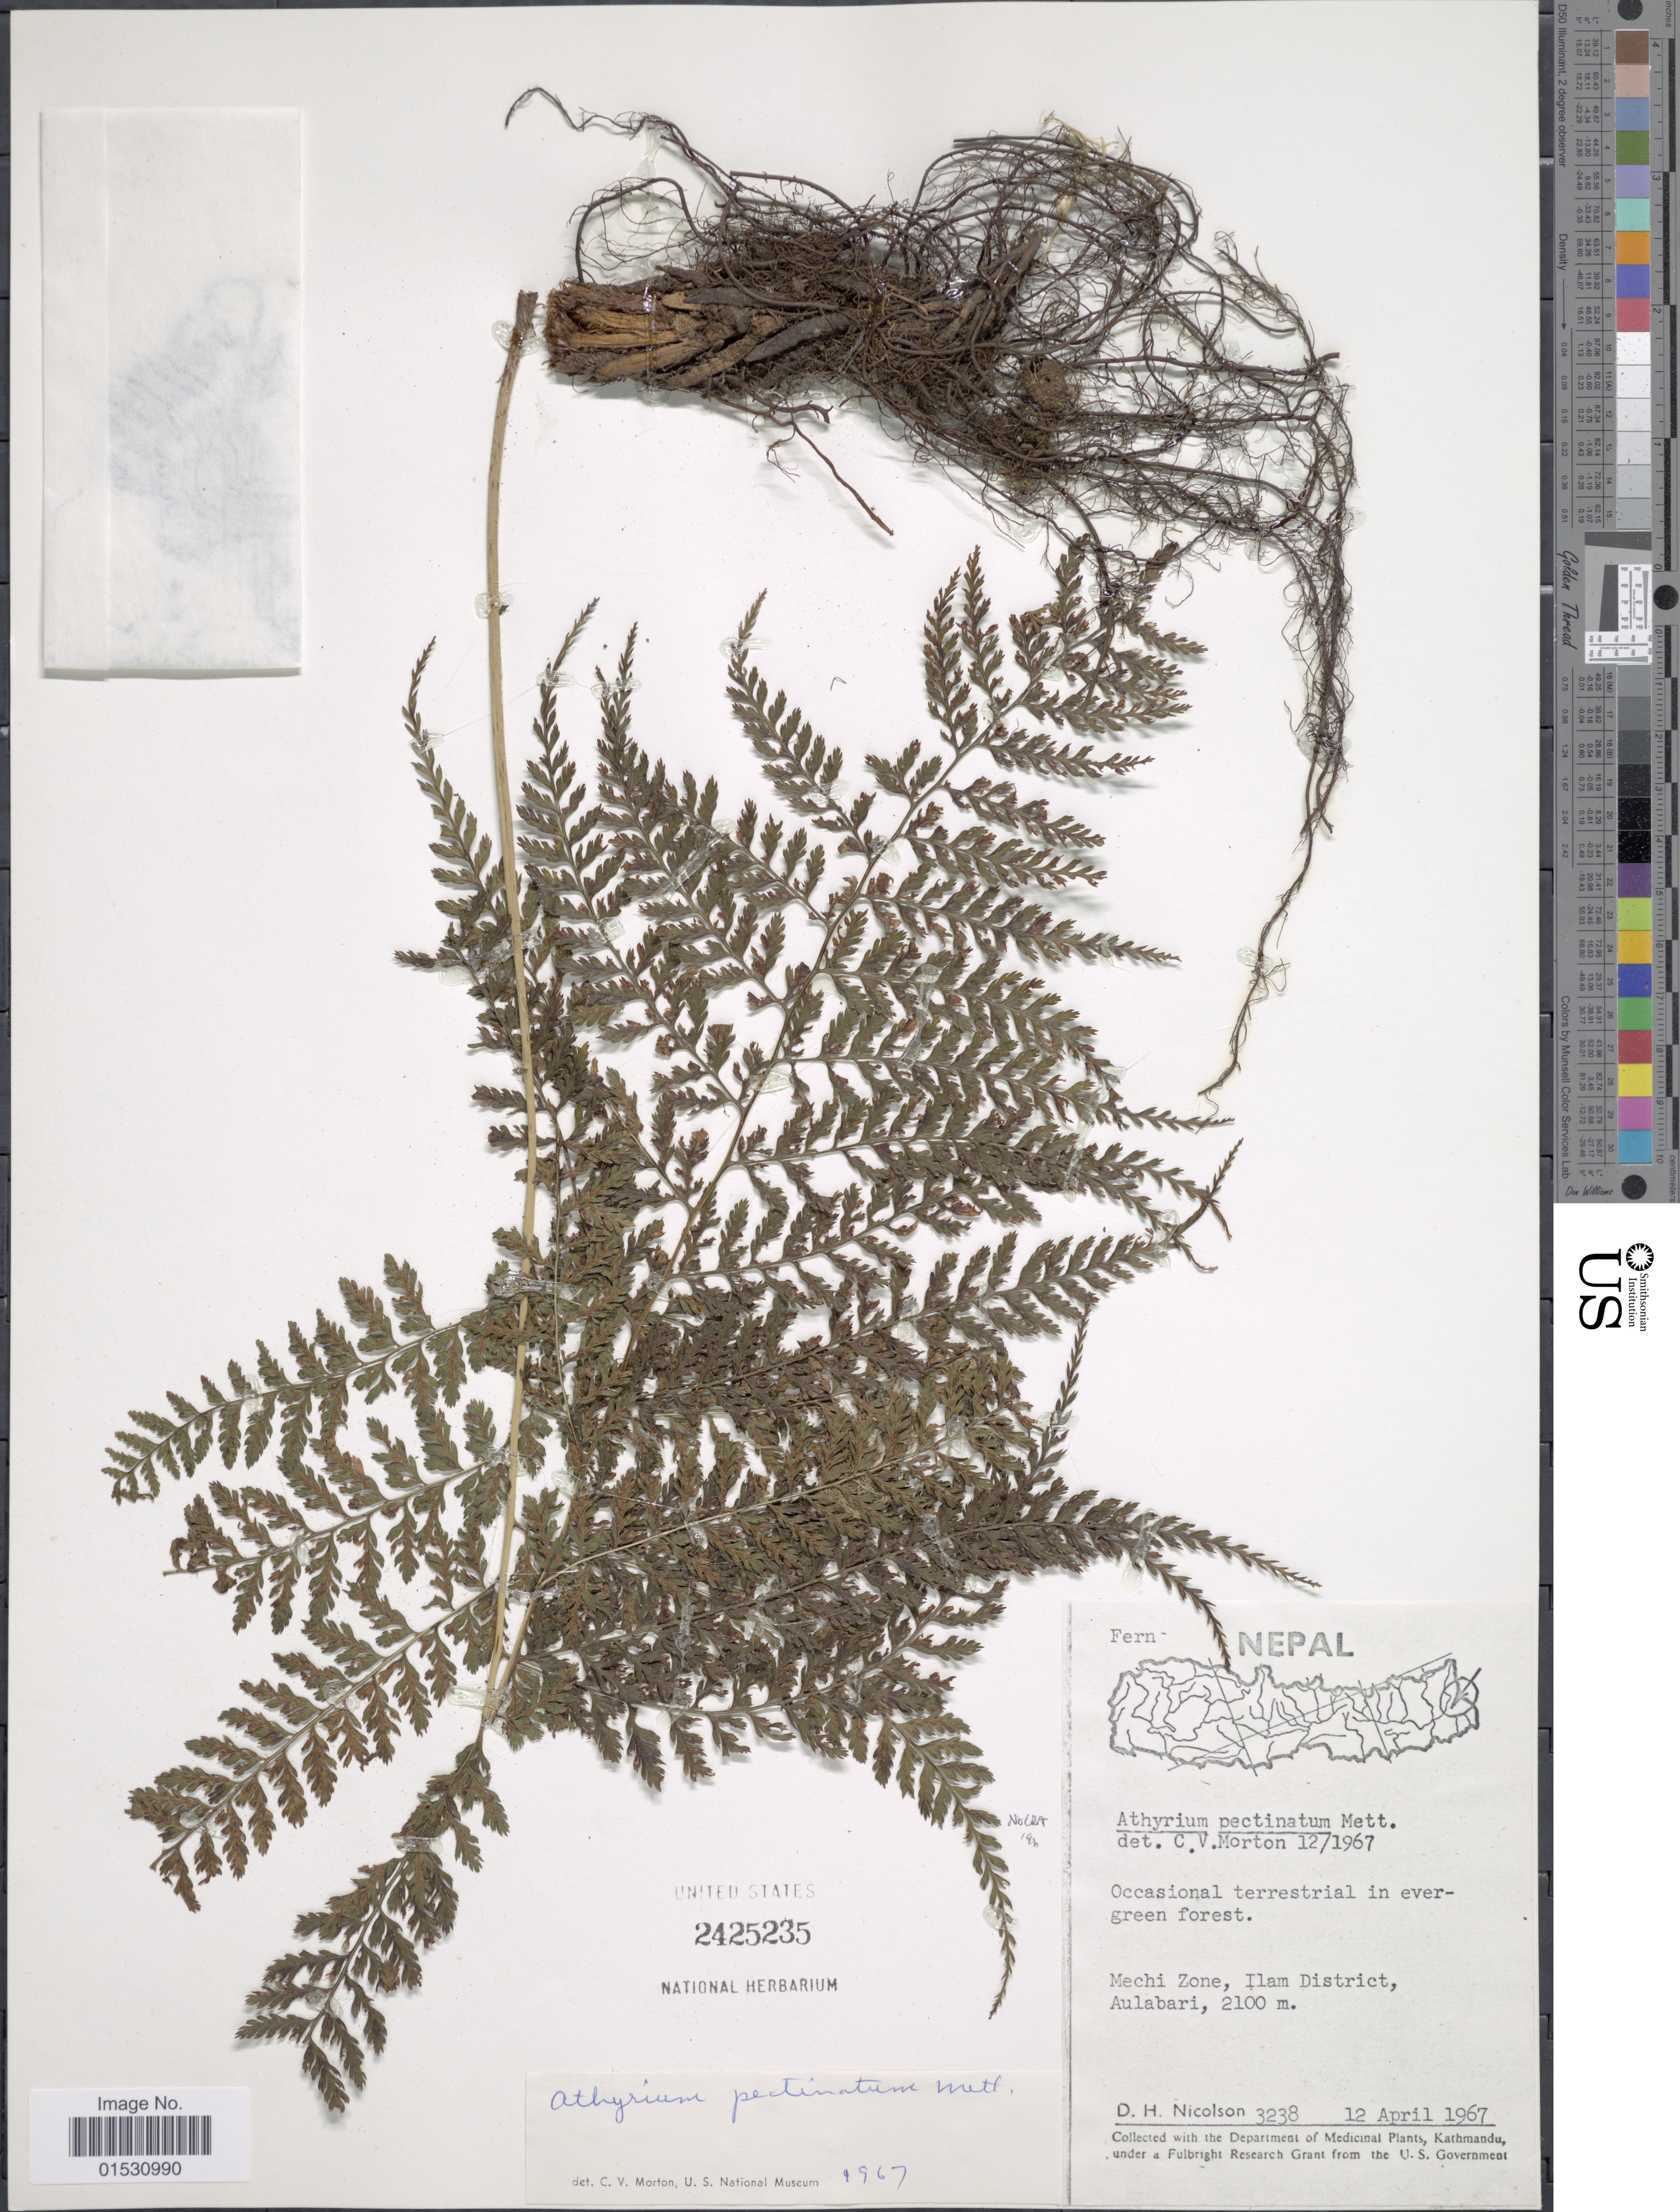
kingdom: Plantae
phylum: Tracheophyta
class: Polypodiopsida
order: Polypodiales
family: Athyriaceae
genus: Athyrium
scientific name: Athyrium pectinatum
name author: (Wall. ex C. Hope) C. Presl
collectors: D. H. Nicolson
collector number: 3238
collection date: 1967-04-12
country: Nepal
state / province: Mechi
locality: Mechi Zone, Ilam District, Aulabari.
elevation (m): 2100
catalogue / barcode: US 2425235